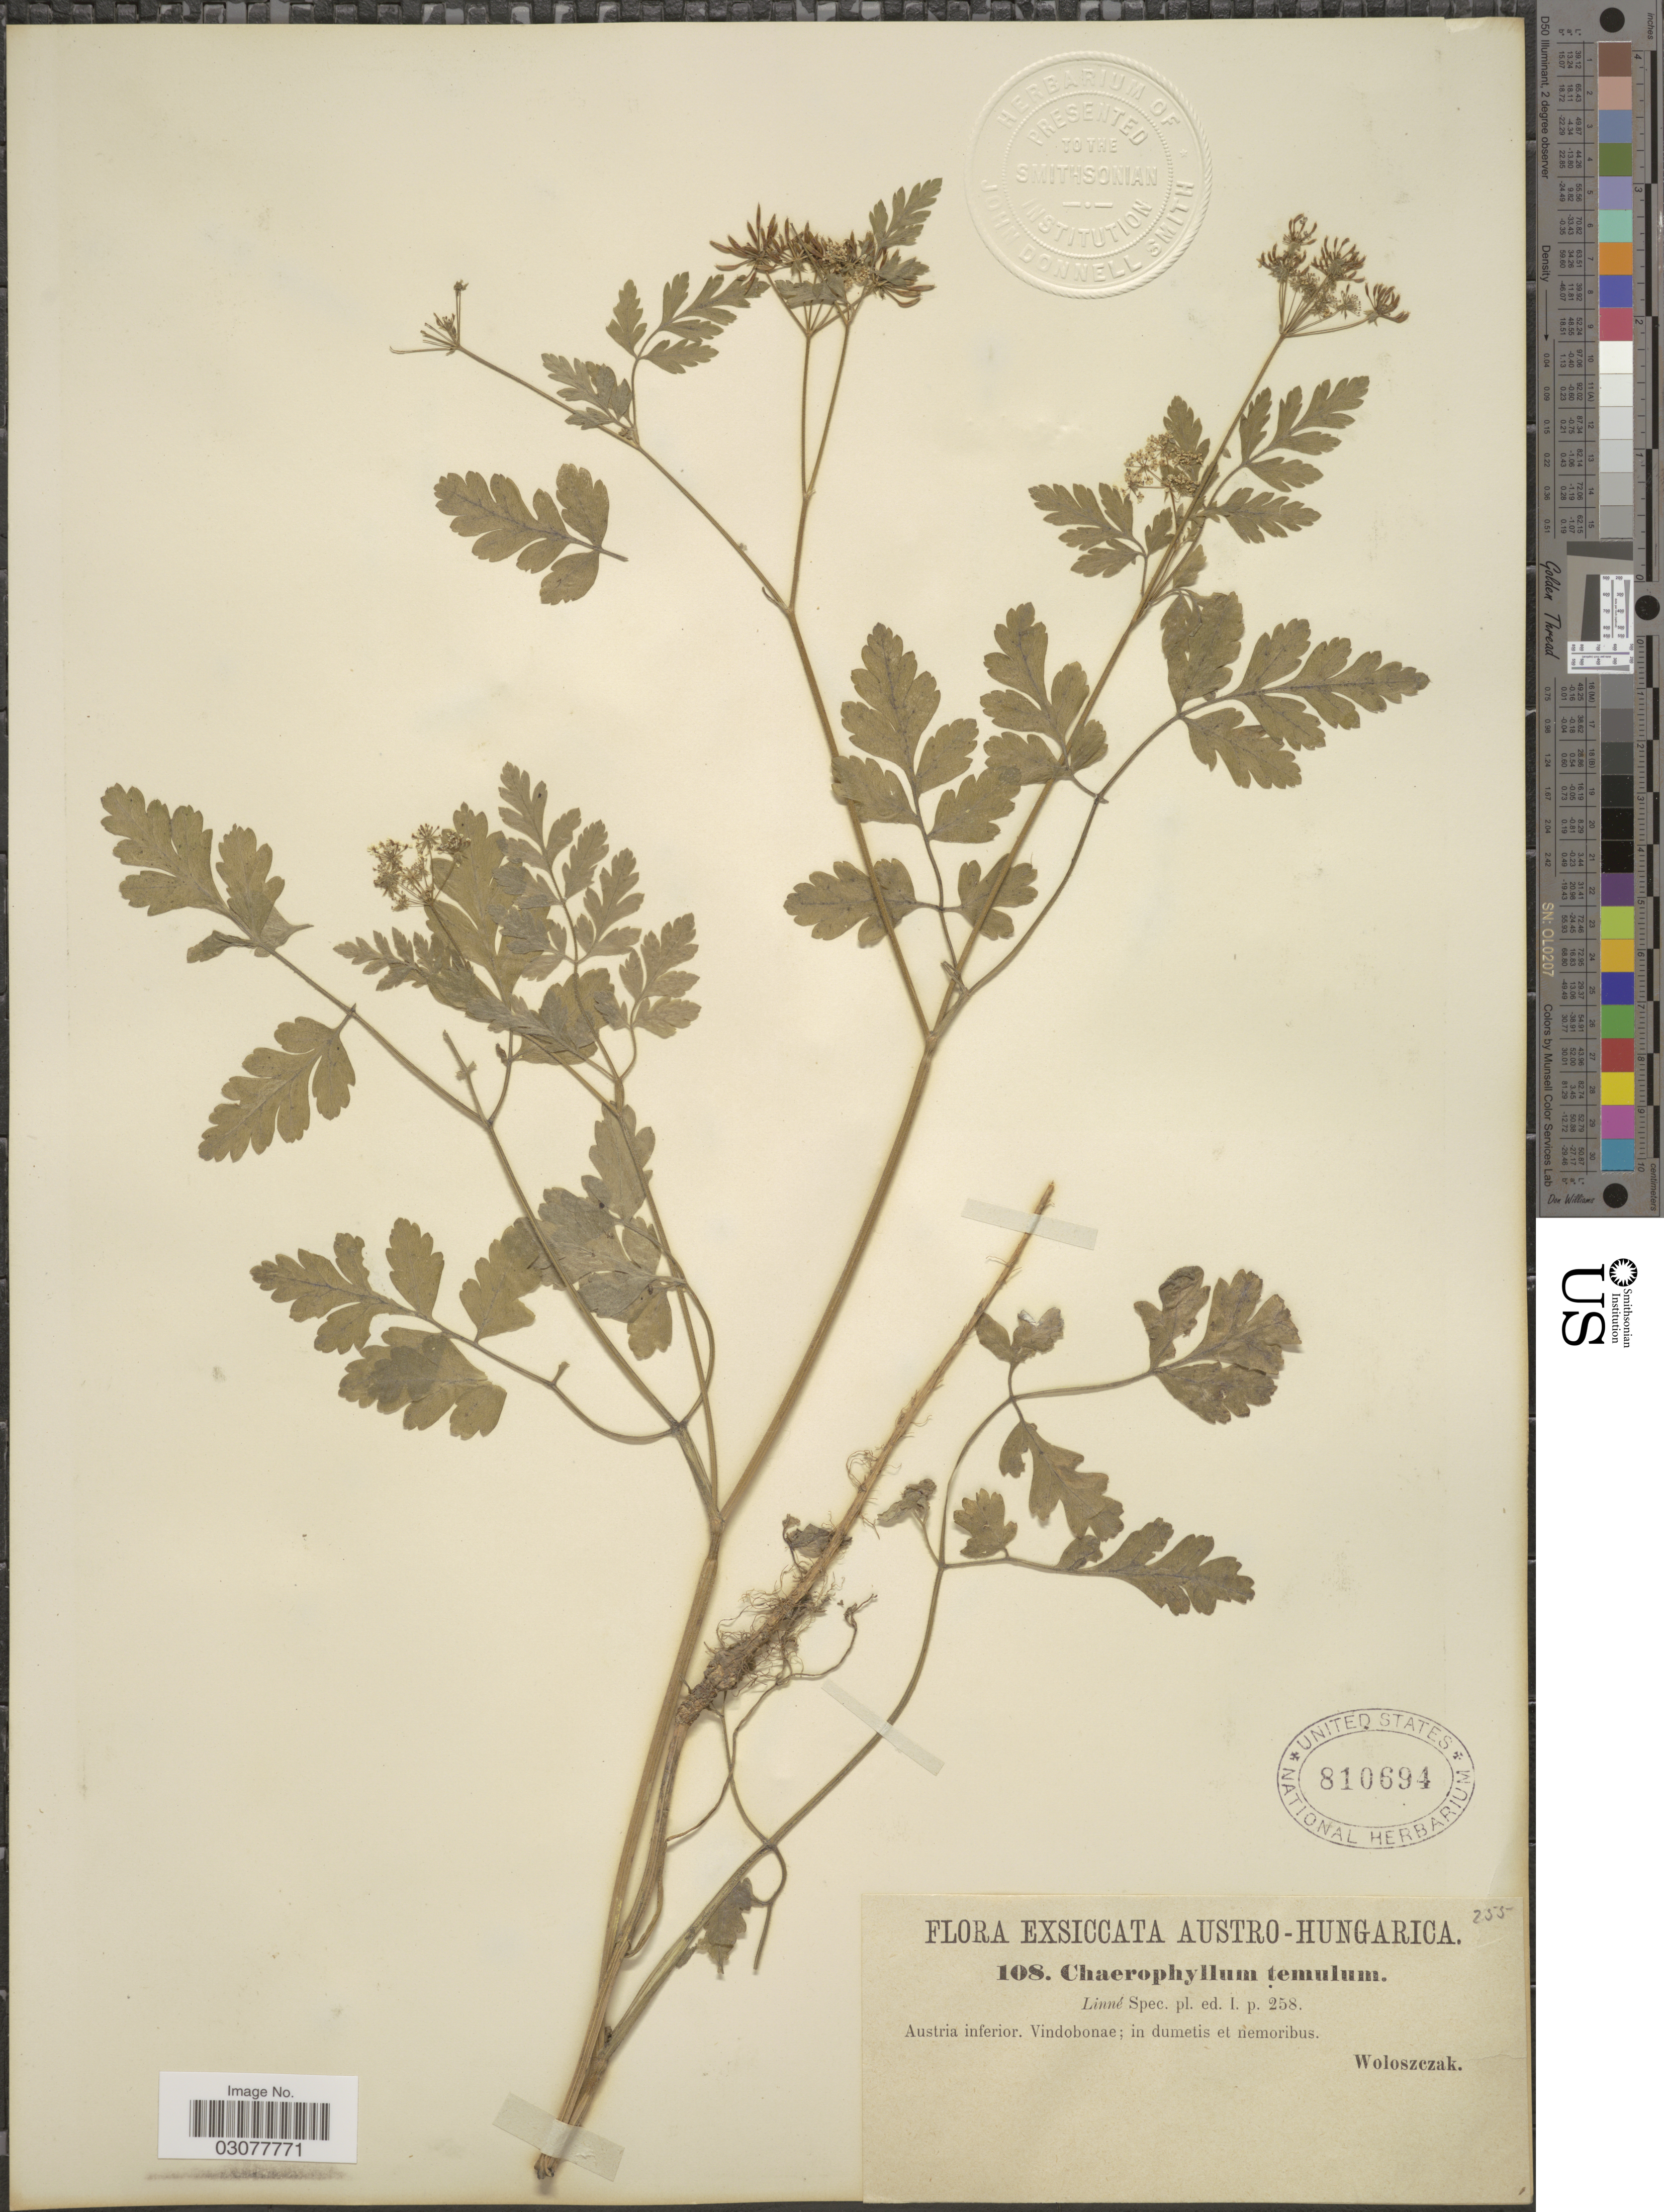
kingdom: Plantae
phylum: Tracheophyta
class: Magnoliopsida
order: Apiales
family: Apiaceae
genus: Chaerophyllum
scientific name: Chaerophyllum temulum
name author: L.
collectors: Woloszczak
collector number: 108/255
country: Austria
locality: Austro-Hungarica, Austria inferior. Vindobonae; in dumetis et nemoribus.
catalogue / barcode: US 810694